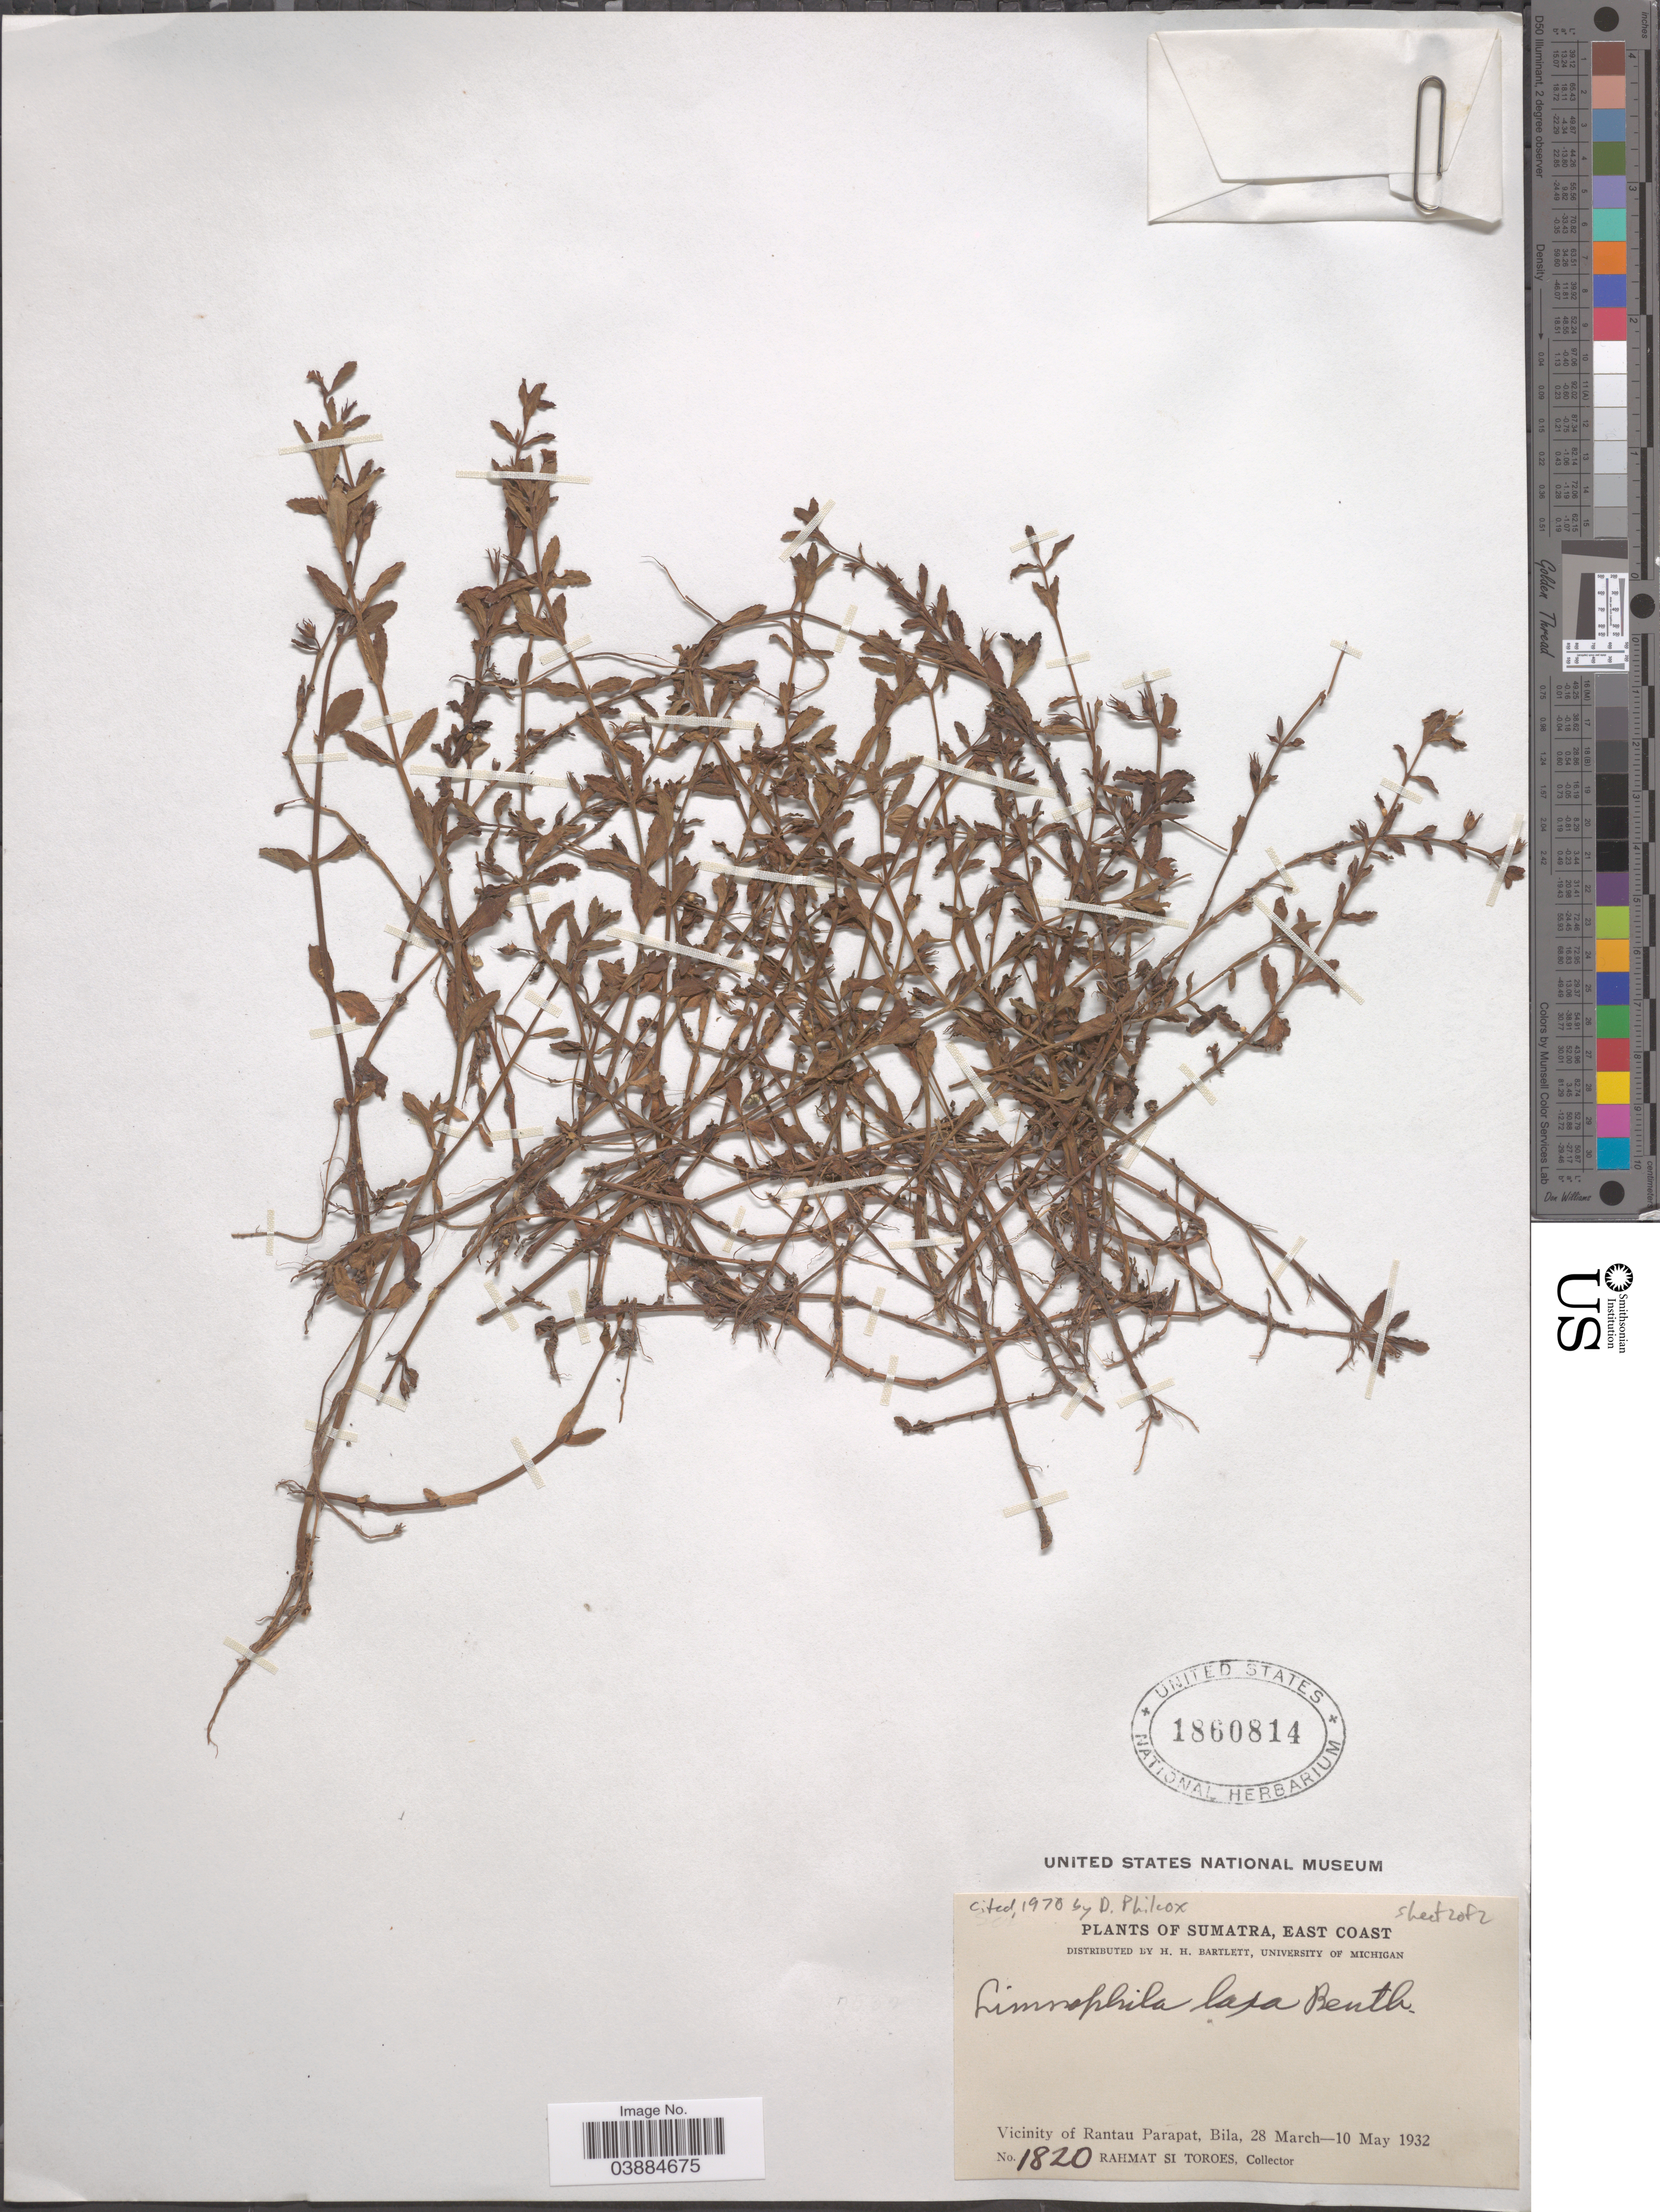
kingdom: Plantae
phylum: Tracheophyta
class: Magnoliopsida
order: Lamiales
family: Plantaginaceae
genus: Limnophila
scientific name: Limnophila laxa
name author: Benth.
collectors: Rahmat Si Boeea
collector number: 1820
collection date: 1932-03-28/1932-05-10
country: Indonesia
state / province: Sumatra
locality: East Coast. Vicinity of Rantau Parapat, Bila.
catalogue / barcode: US 1860814